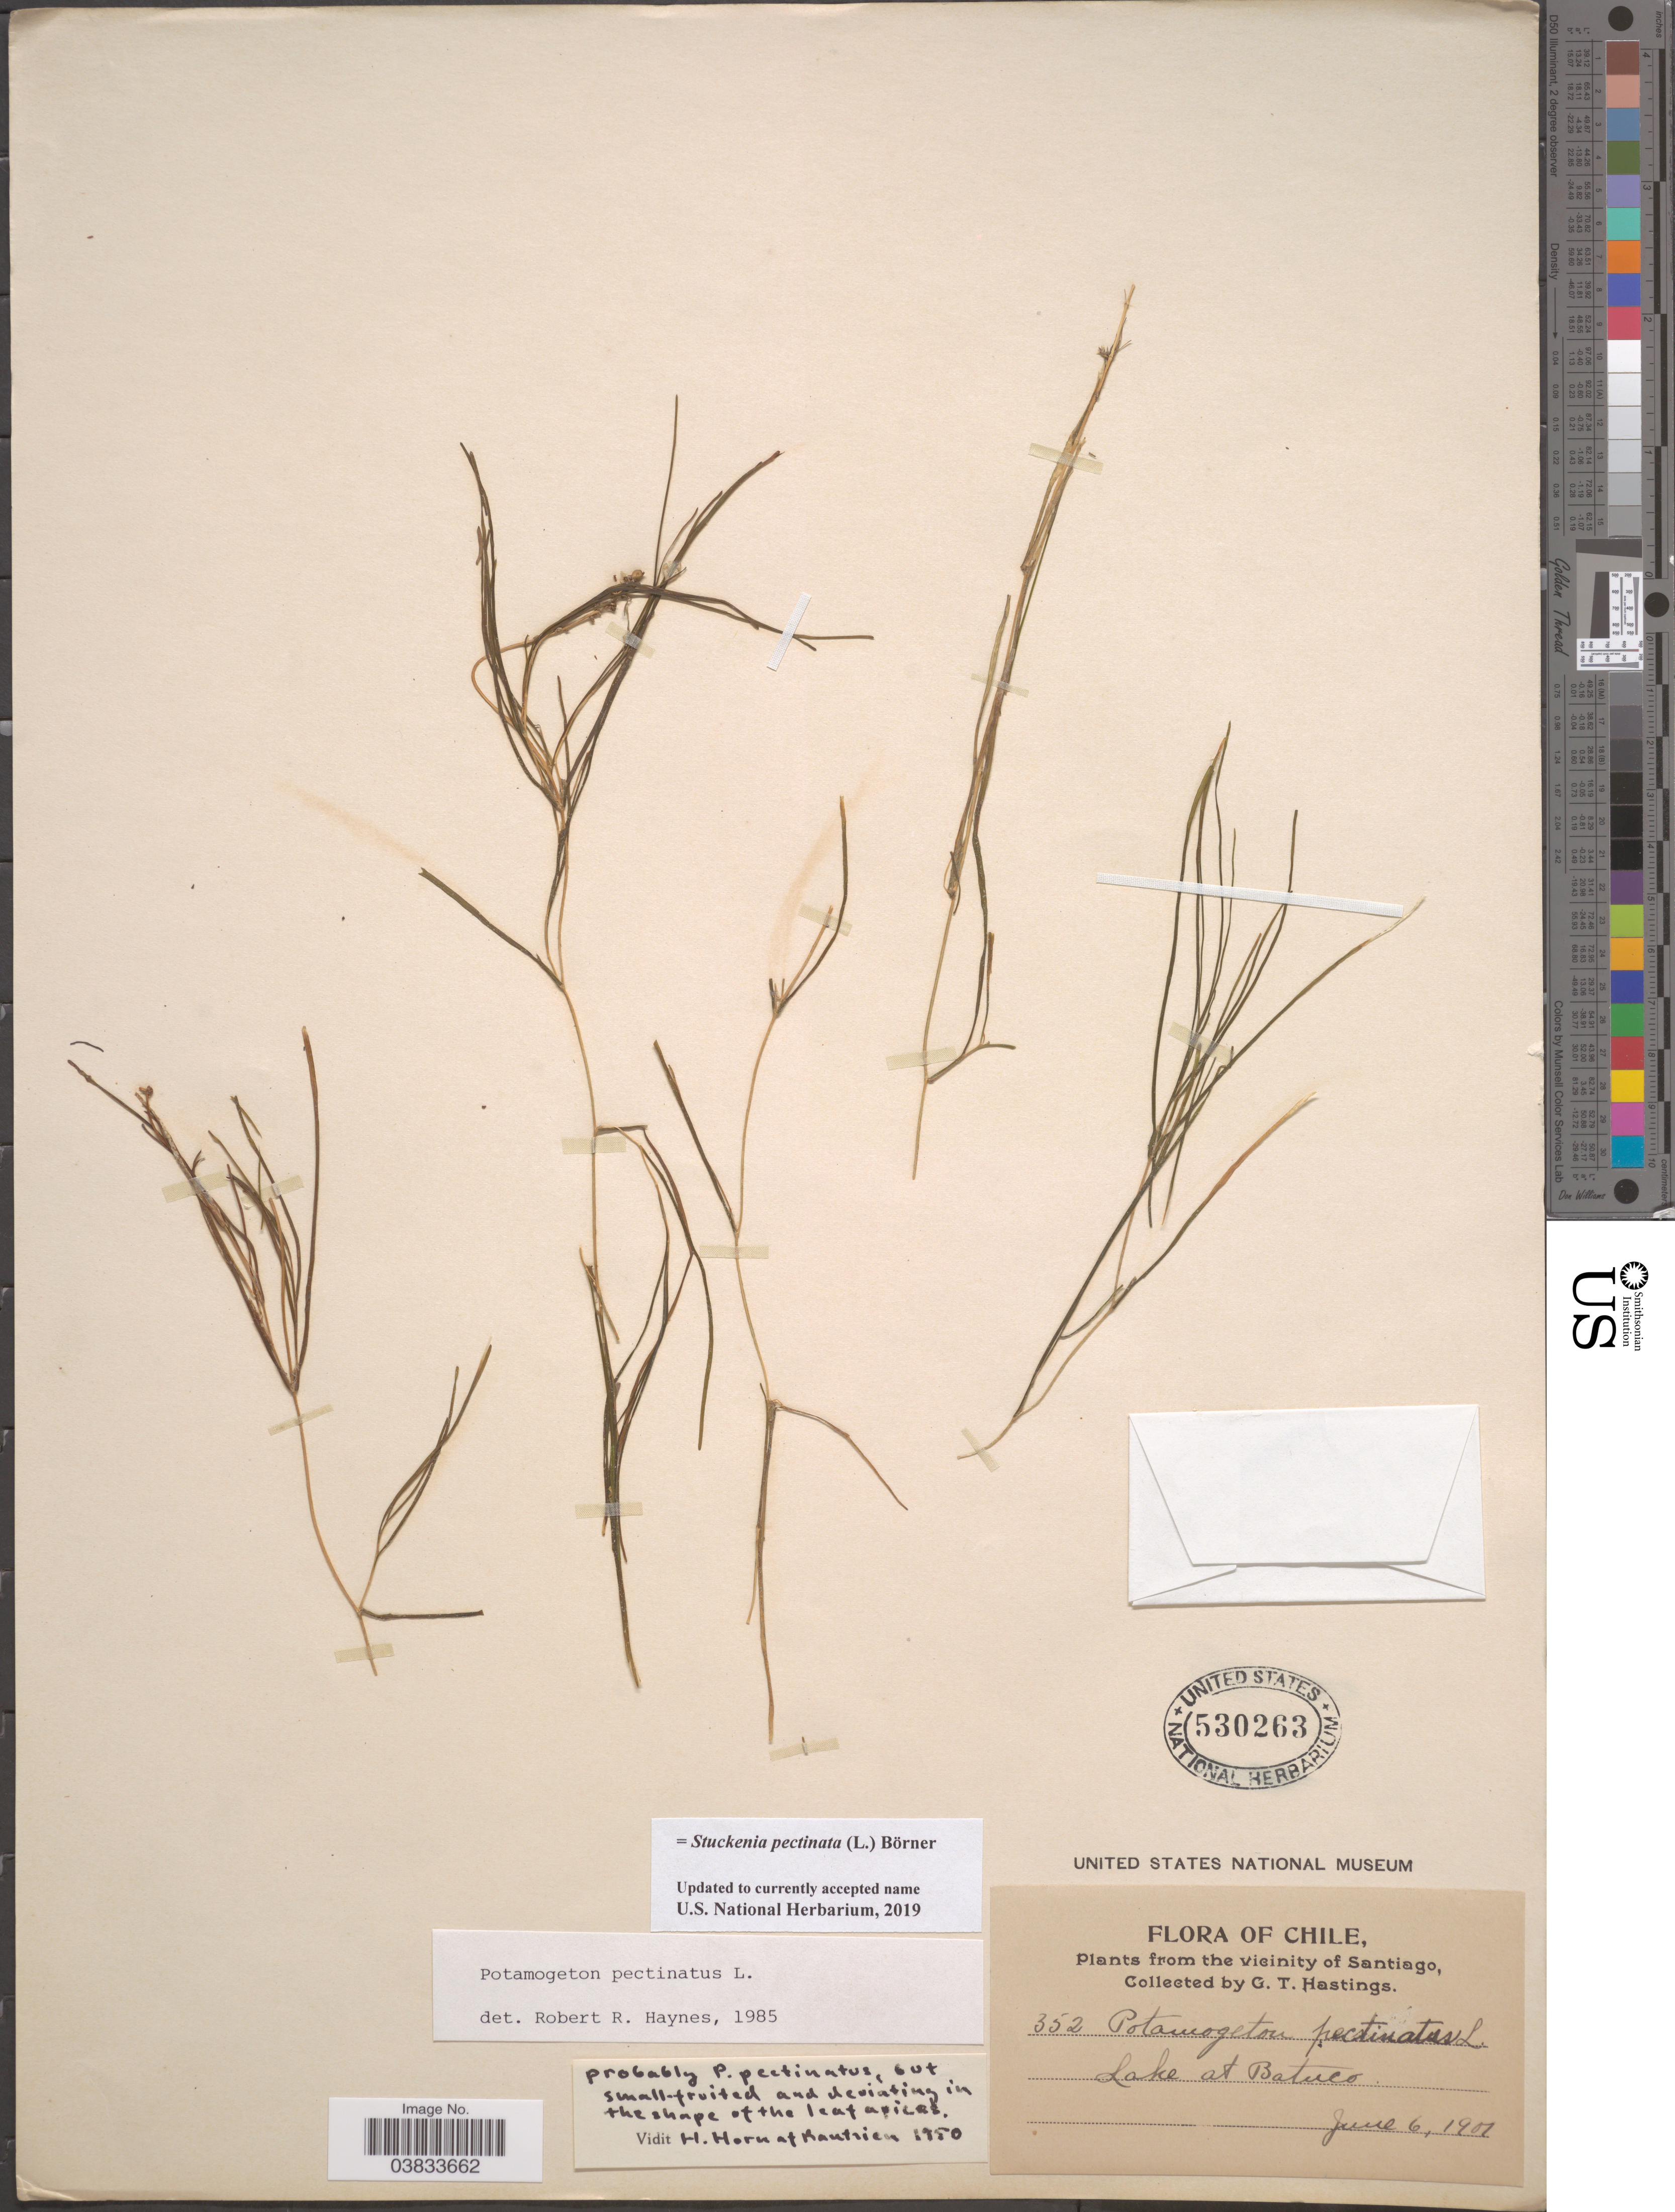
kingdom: Plantae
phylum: Tracheophyta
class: Liliopsida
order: Alismatales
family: Potamogetonaceae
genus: Stuckenia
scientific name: Stuckenia pectinata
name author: (L.) Börner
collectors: G. Hastings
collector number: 352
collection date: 1901-06-06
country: Chile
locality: The vicinity of Santiago. Lake at Batuco.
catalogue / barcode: US 530263